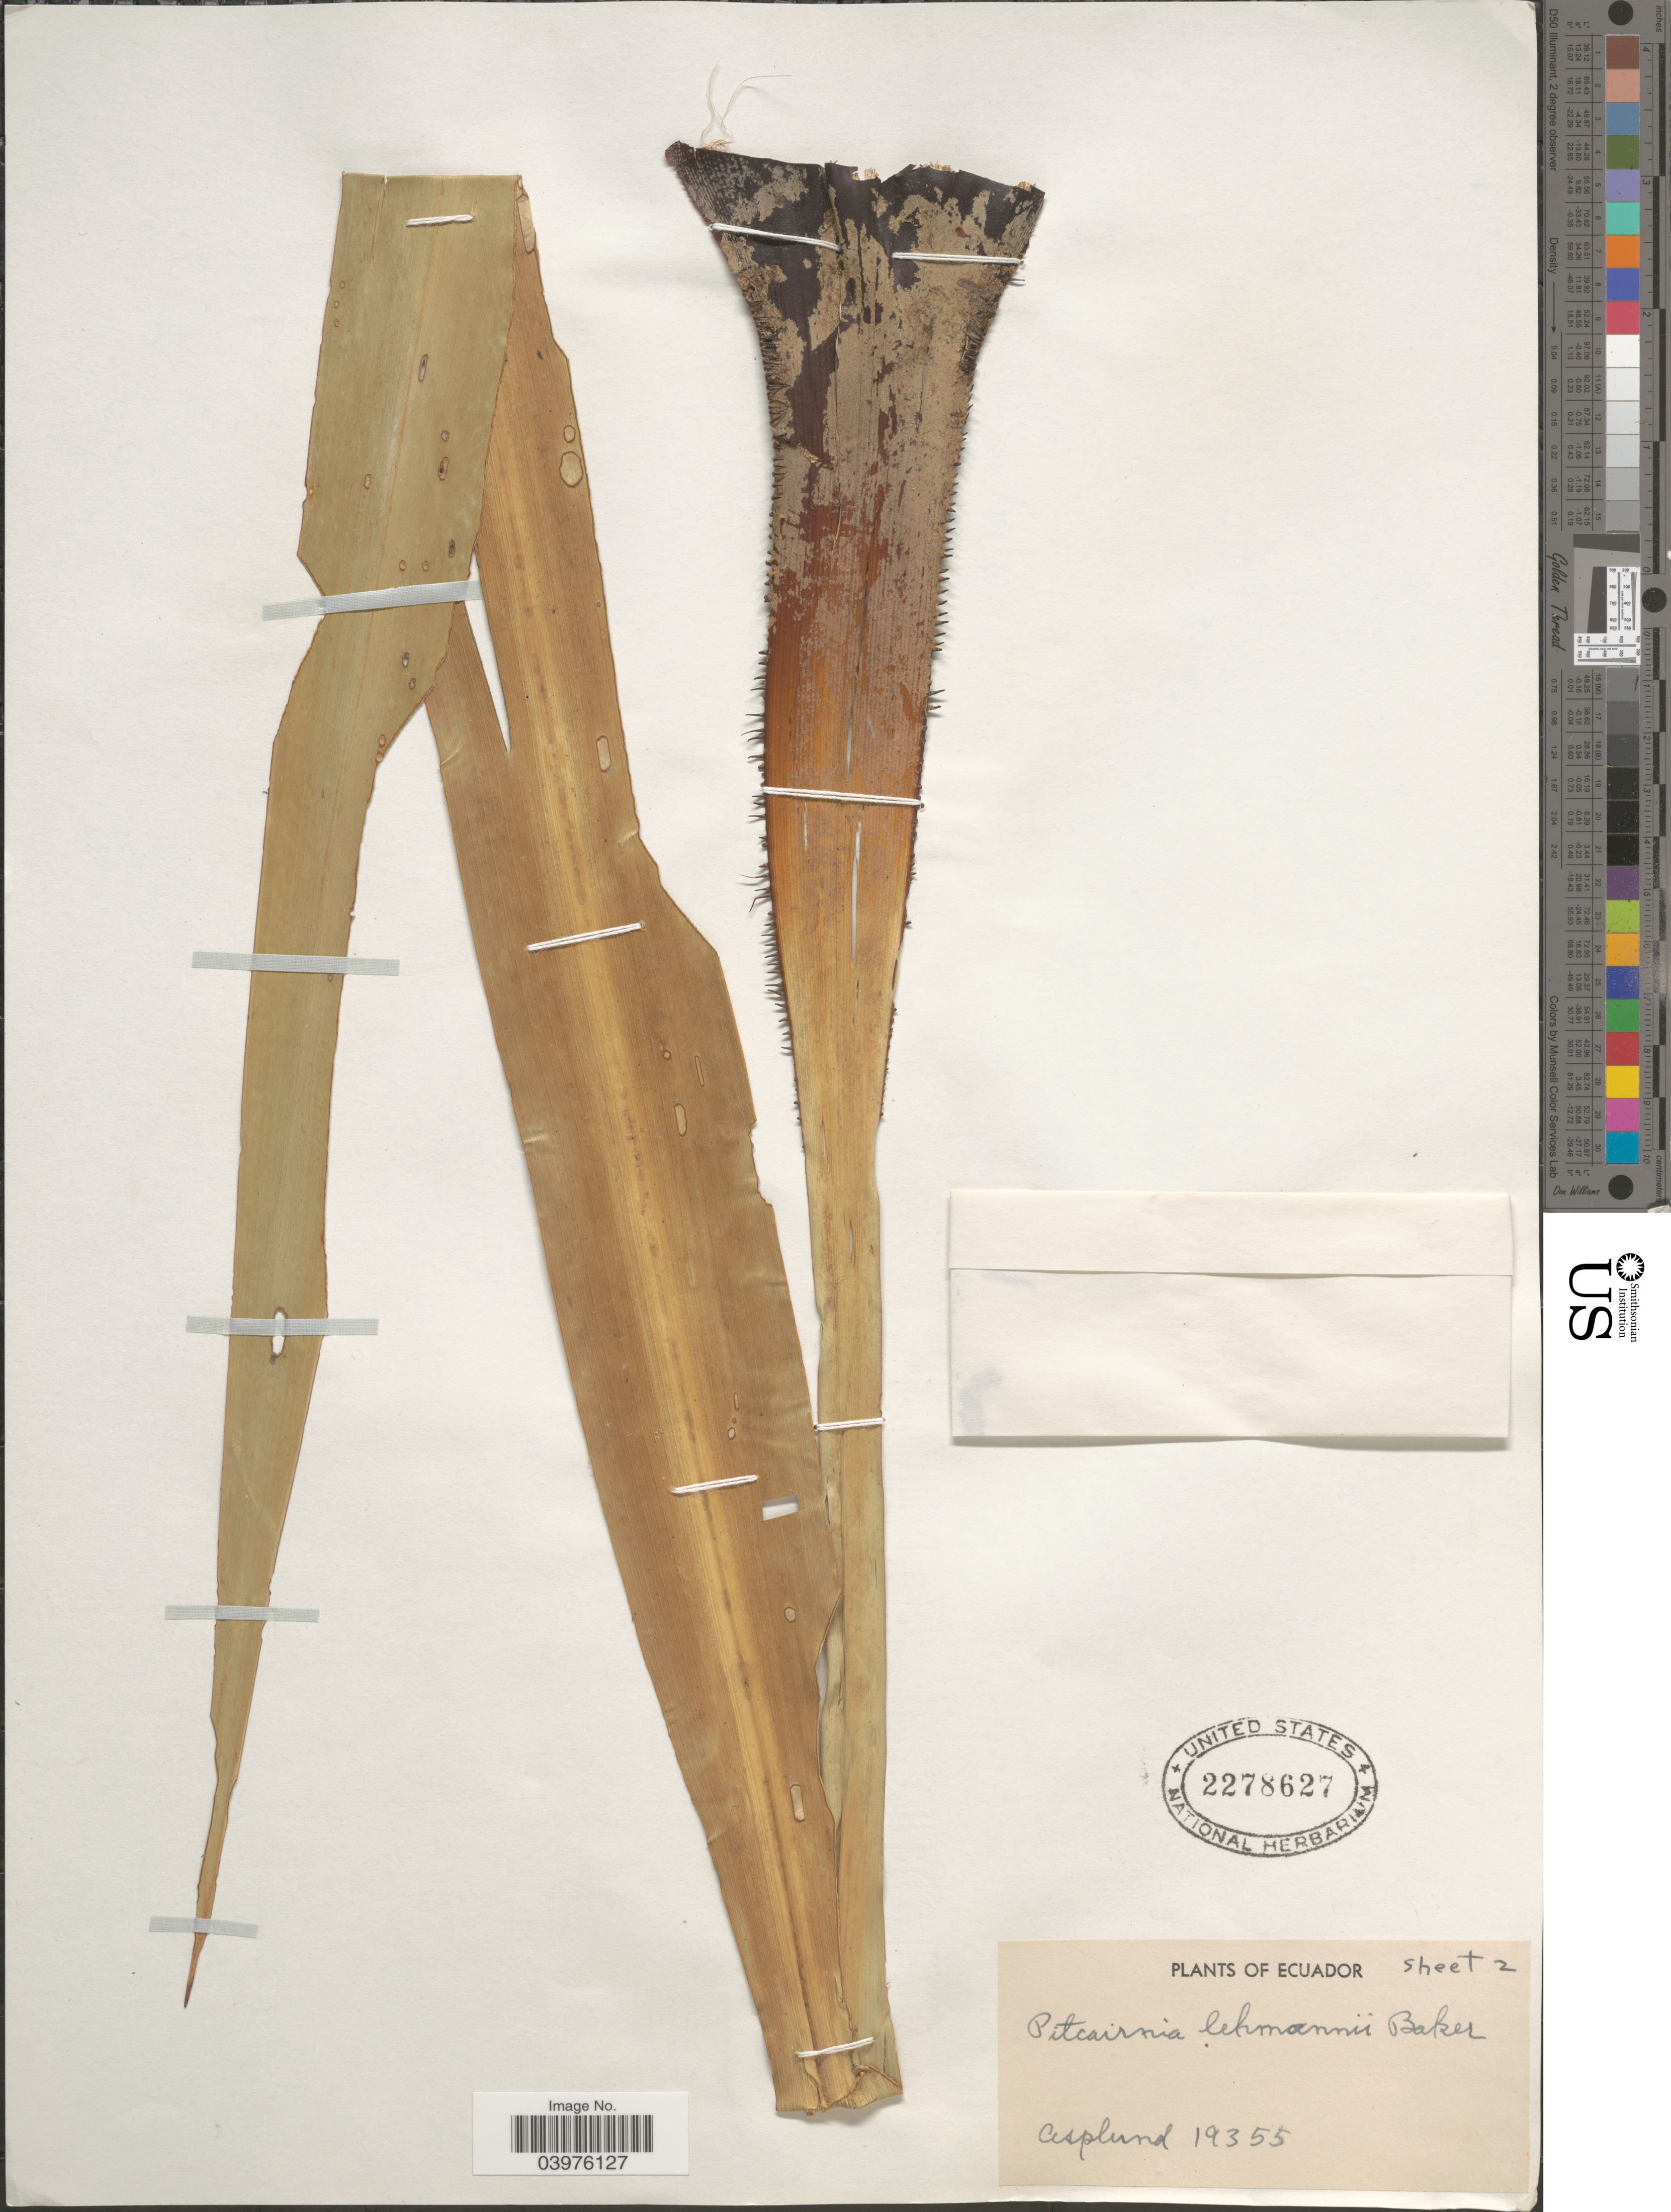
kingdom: Plantae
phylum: Tracheophyta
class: Liliopsida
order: Poales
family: Bromeliaceae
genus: Pitcairnia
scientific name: Pitcairnia lehmannii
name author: Baker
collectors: E. Asplund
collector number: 19355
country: Ecuador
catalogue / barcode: US 2278627